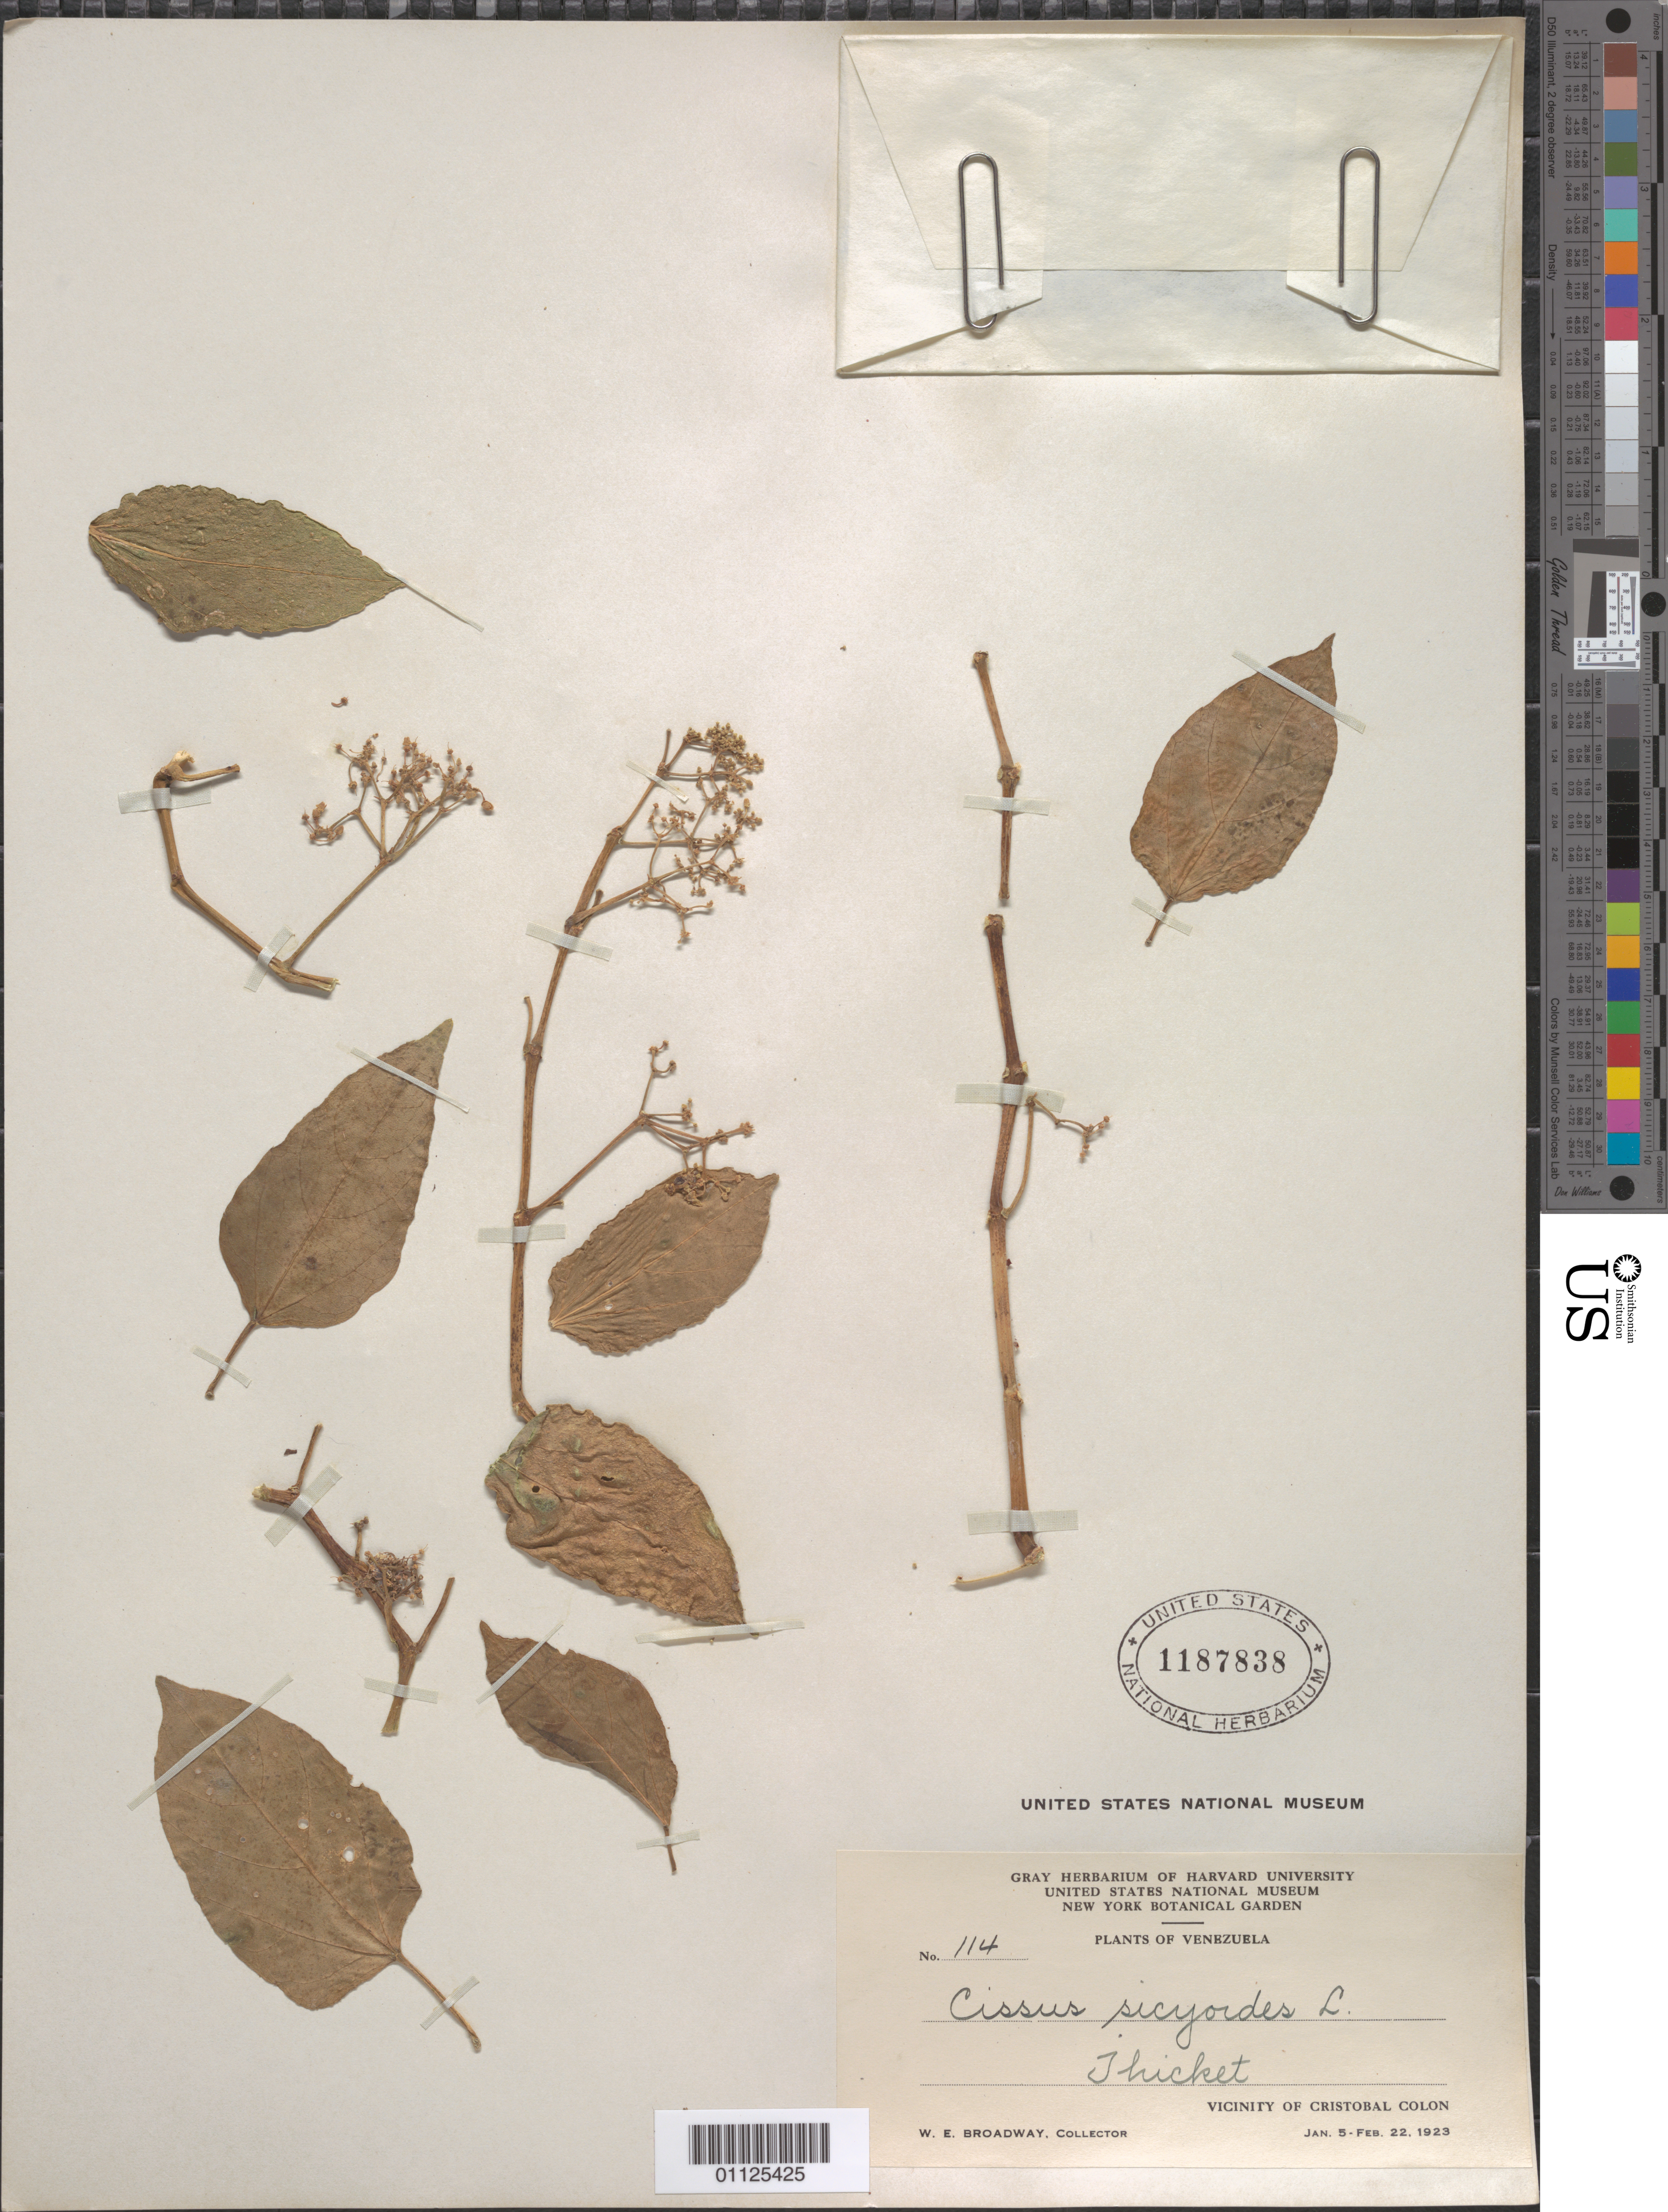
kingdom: Plantae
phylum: Tracheophyta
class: Magnoliopsida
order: Vitales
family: Vitaceae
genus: Cissus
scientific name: Cissus verticillata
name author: (L.) Nicolson & C.E. Jarvis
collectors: W. E. Broadway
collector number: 114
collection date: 1923-01-05/1923-02-22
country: Venezuela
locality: Vicinity of Cristobal Colon.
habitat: Thicket.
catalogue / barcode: US 1187838